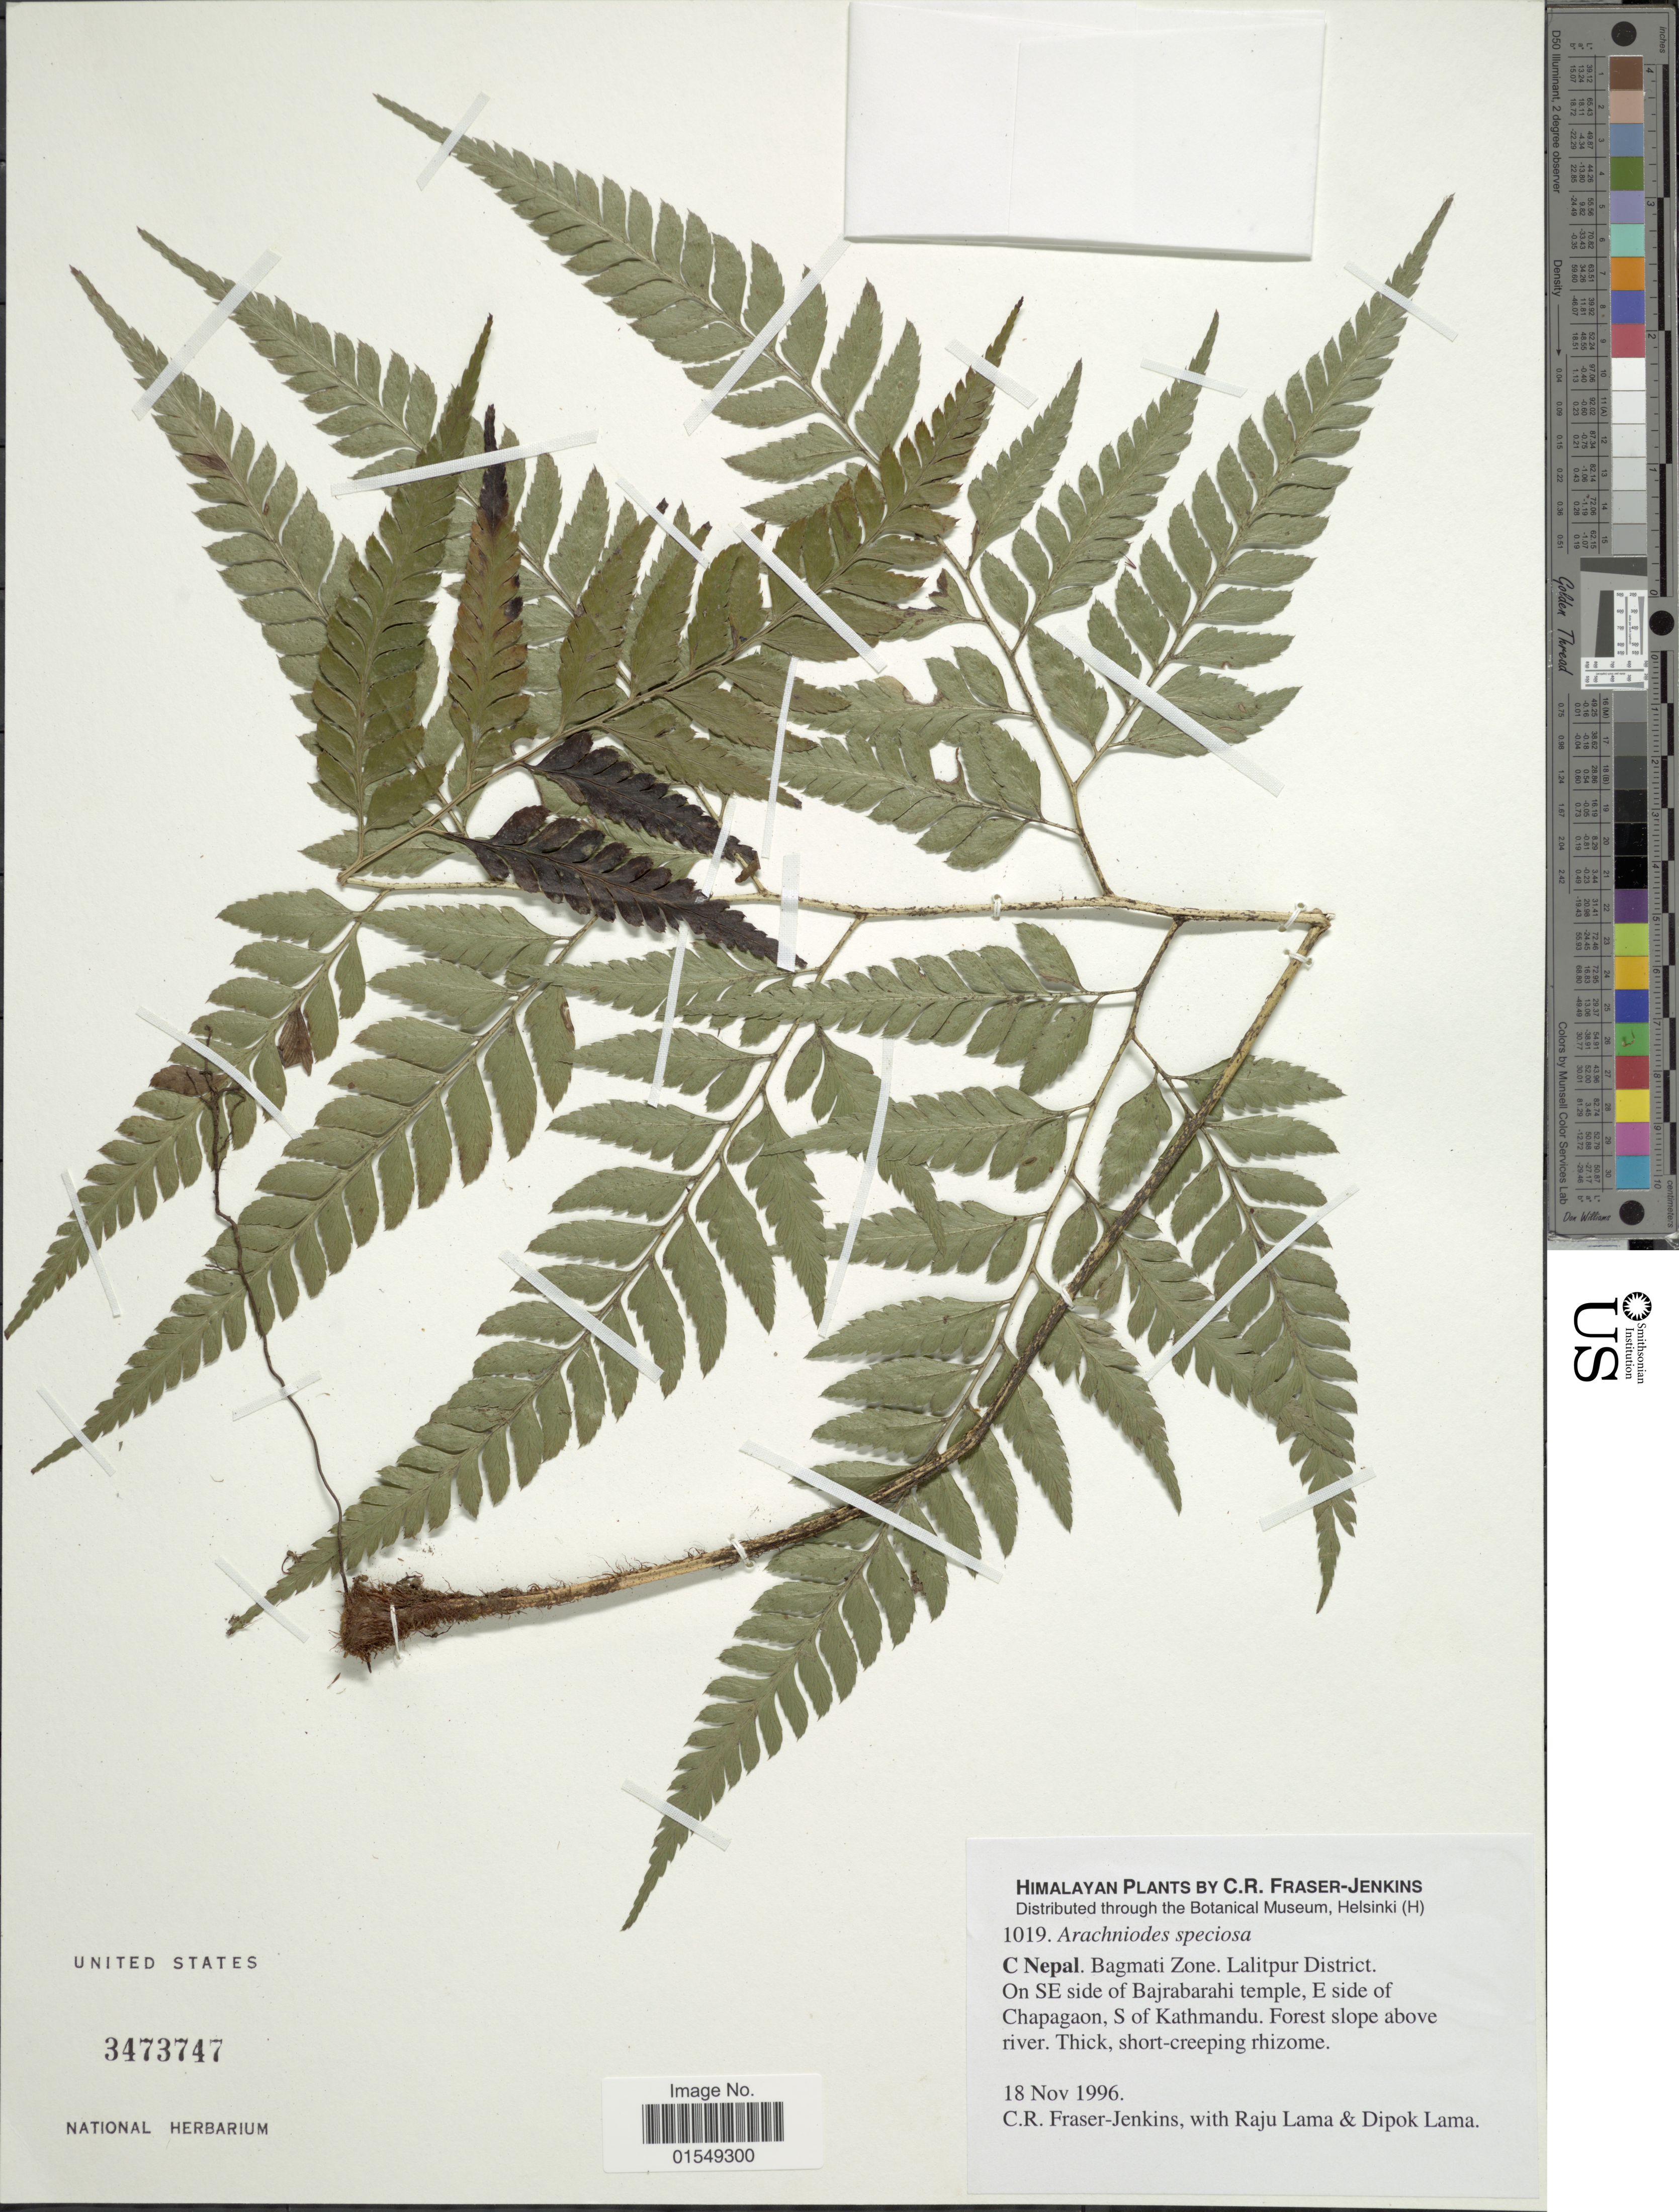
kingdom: Plantae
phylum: Tracheophyta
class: Polypodiopsida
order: Polypodiales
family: Dryopteridaceae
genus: Arachniodes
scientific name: Arachniodes speciosa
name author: (D. Don) Ching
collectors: C. R. Fraser-Jenkins, R. Lama & D. Lama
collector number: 1019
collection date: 1996-11-18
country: Nepal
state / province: Bagmati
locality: C Nepal, Bagmato Zone, Lalitpur District, on SE side of Bajrabarahi temple, E side of Chapagaon, S of Kathmandu, Himalaya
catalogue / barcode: US 3473747